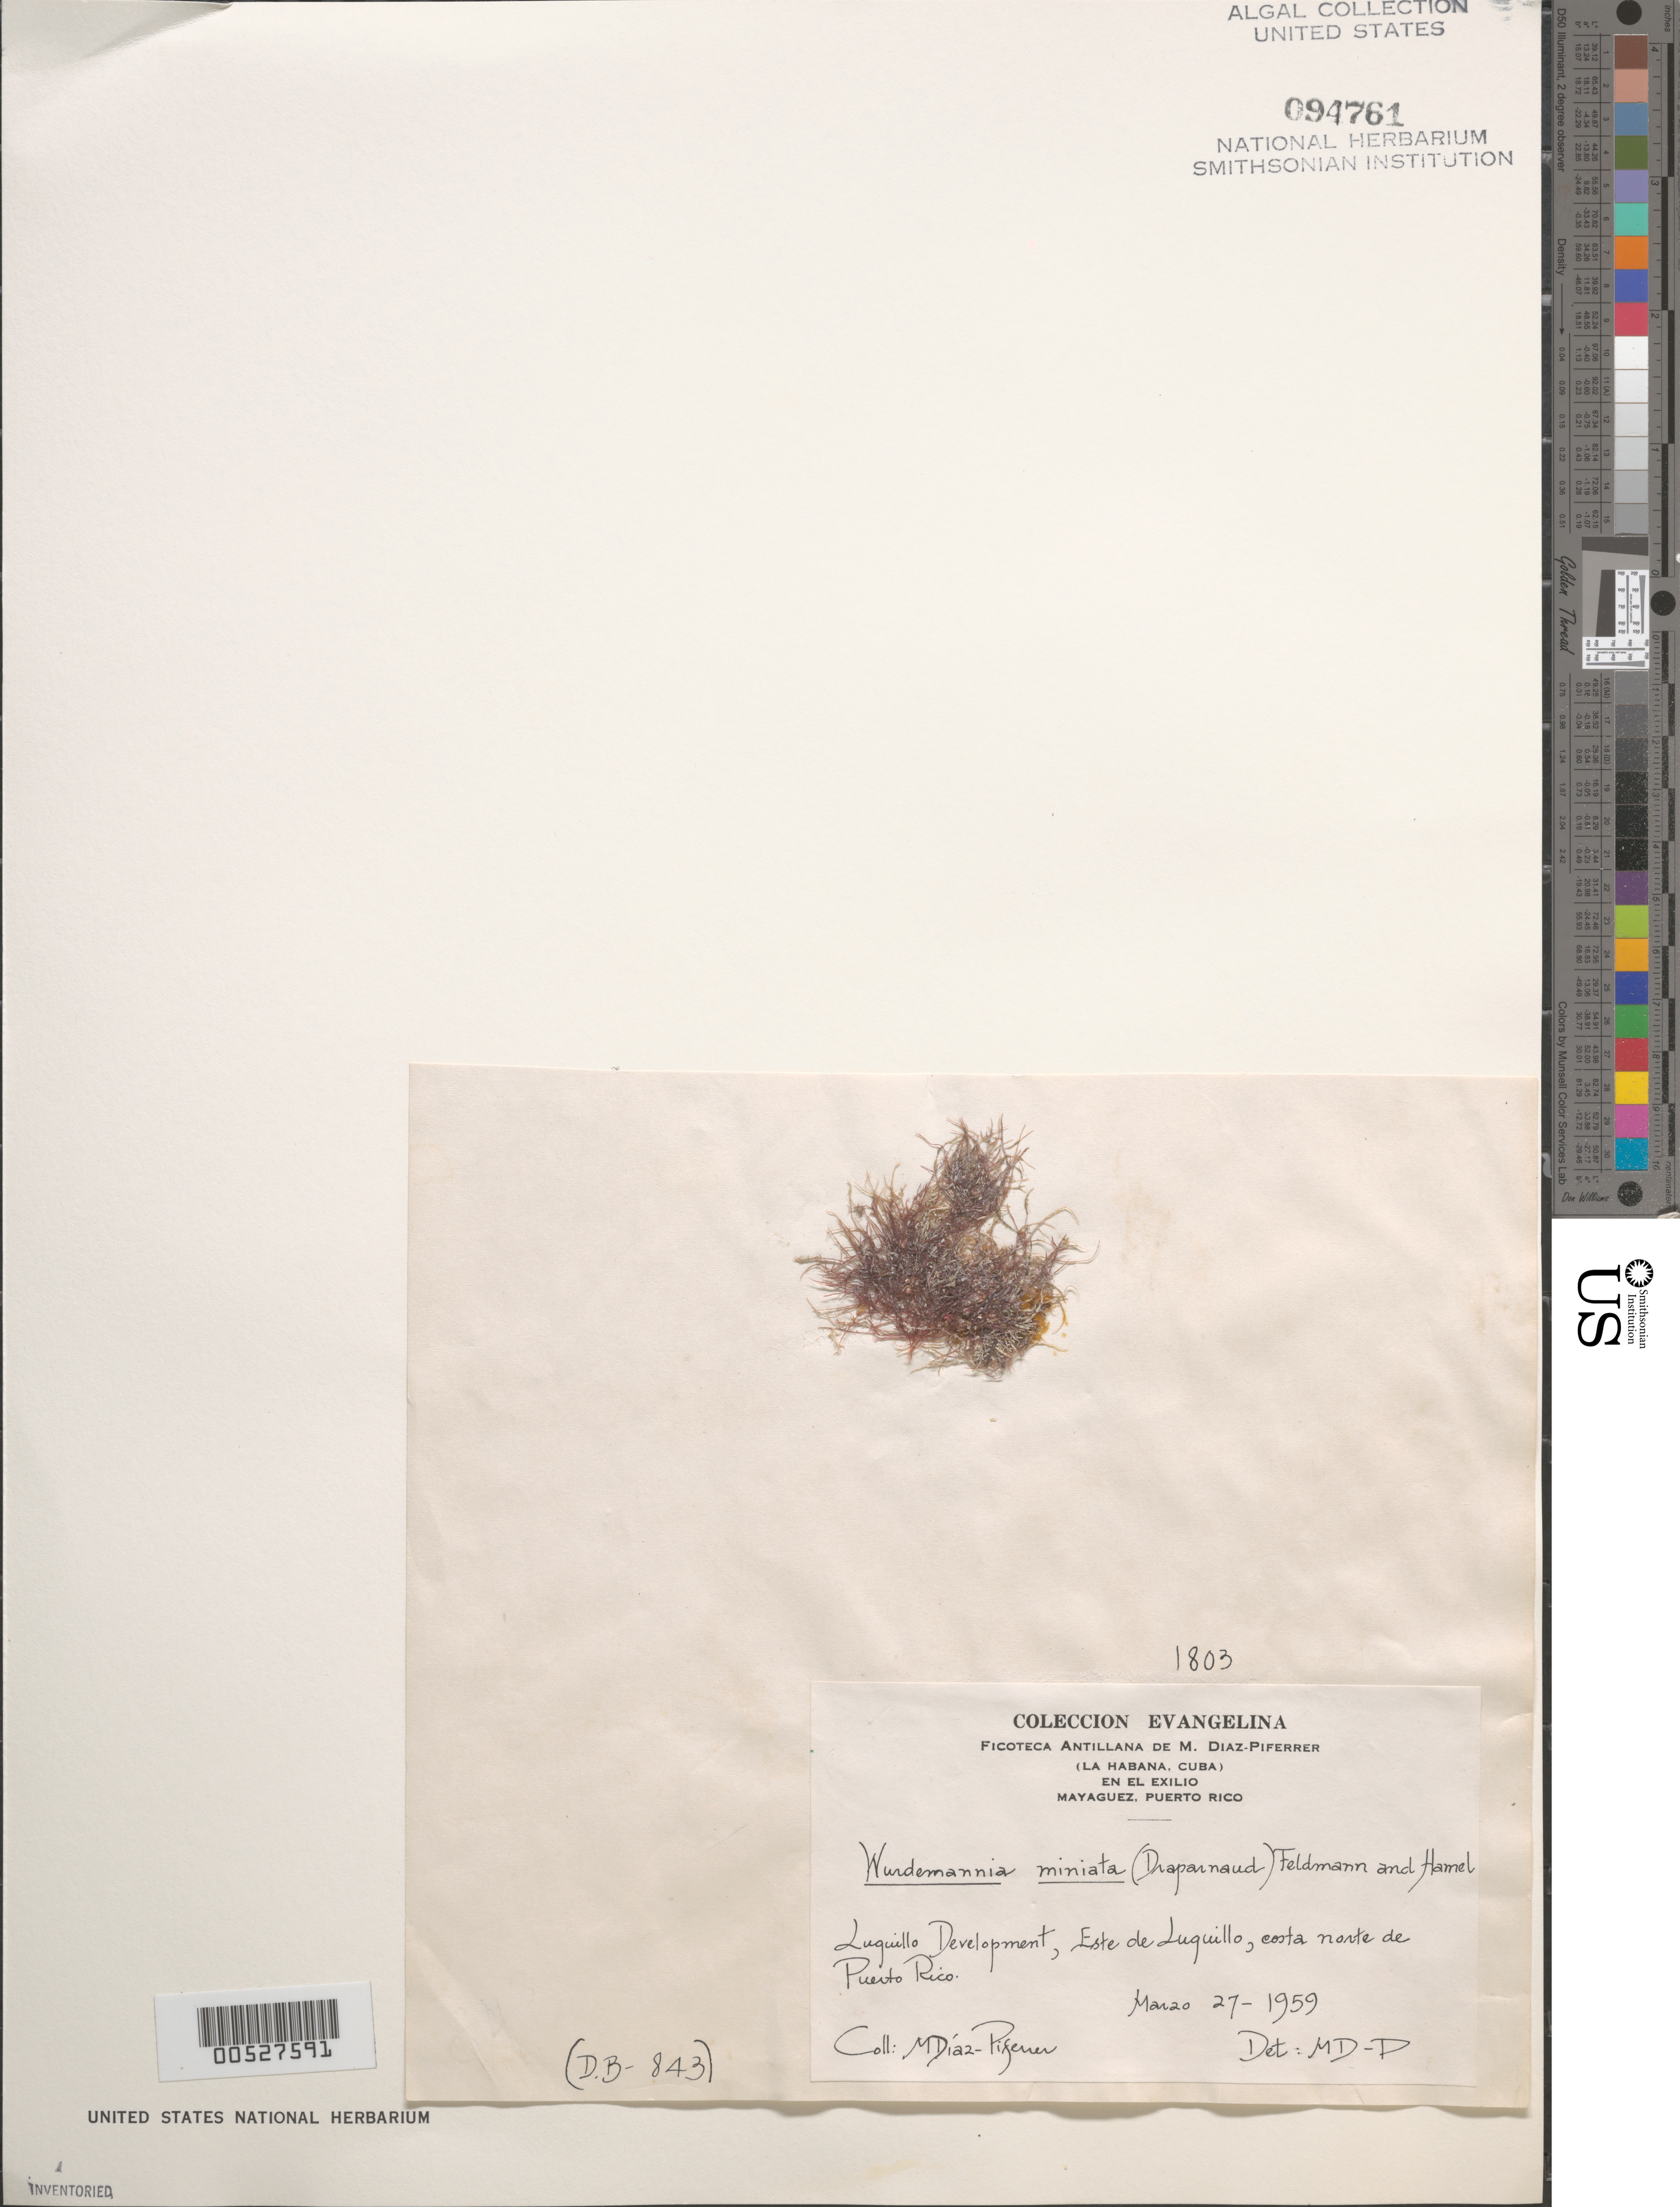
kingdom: Plantae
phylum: Rhodophyta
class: Florideophyceae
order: Gigartinales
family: Solieriaceae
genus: Wurdemannia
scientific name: Wurdemannia miniata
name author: (Spreng.) Feldmann & G. Hamel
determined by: Diaz-Piferrer, M.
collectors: M. Diaz-Piferrer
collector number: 1803 & DB-843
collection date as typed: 27 Mar 1959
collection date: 1959-03-27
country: Puerto Rico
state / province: Luquillo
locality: Luquillo Development east of Luquillo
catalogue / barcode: US 94761